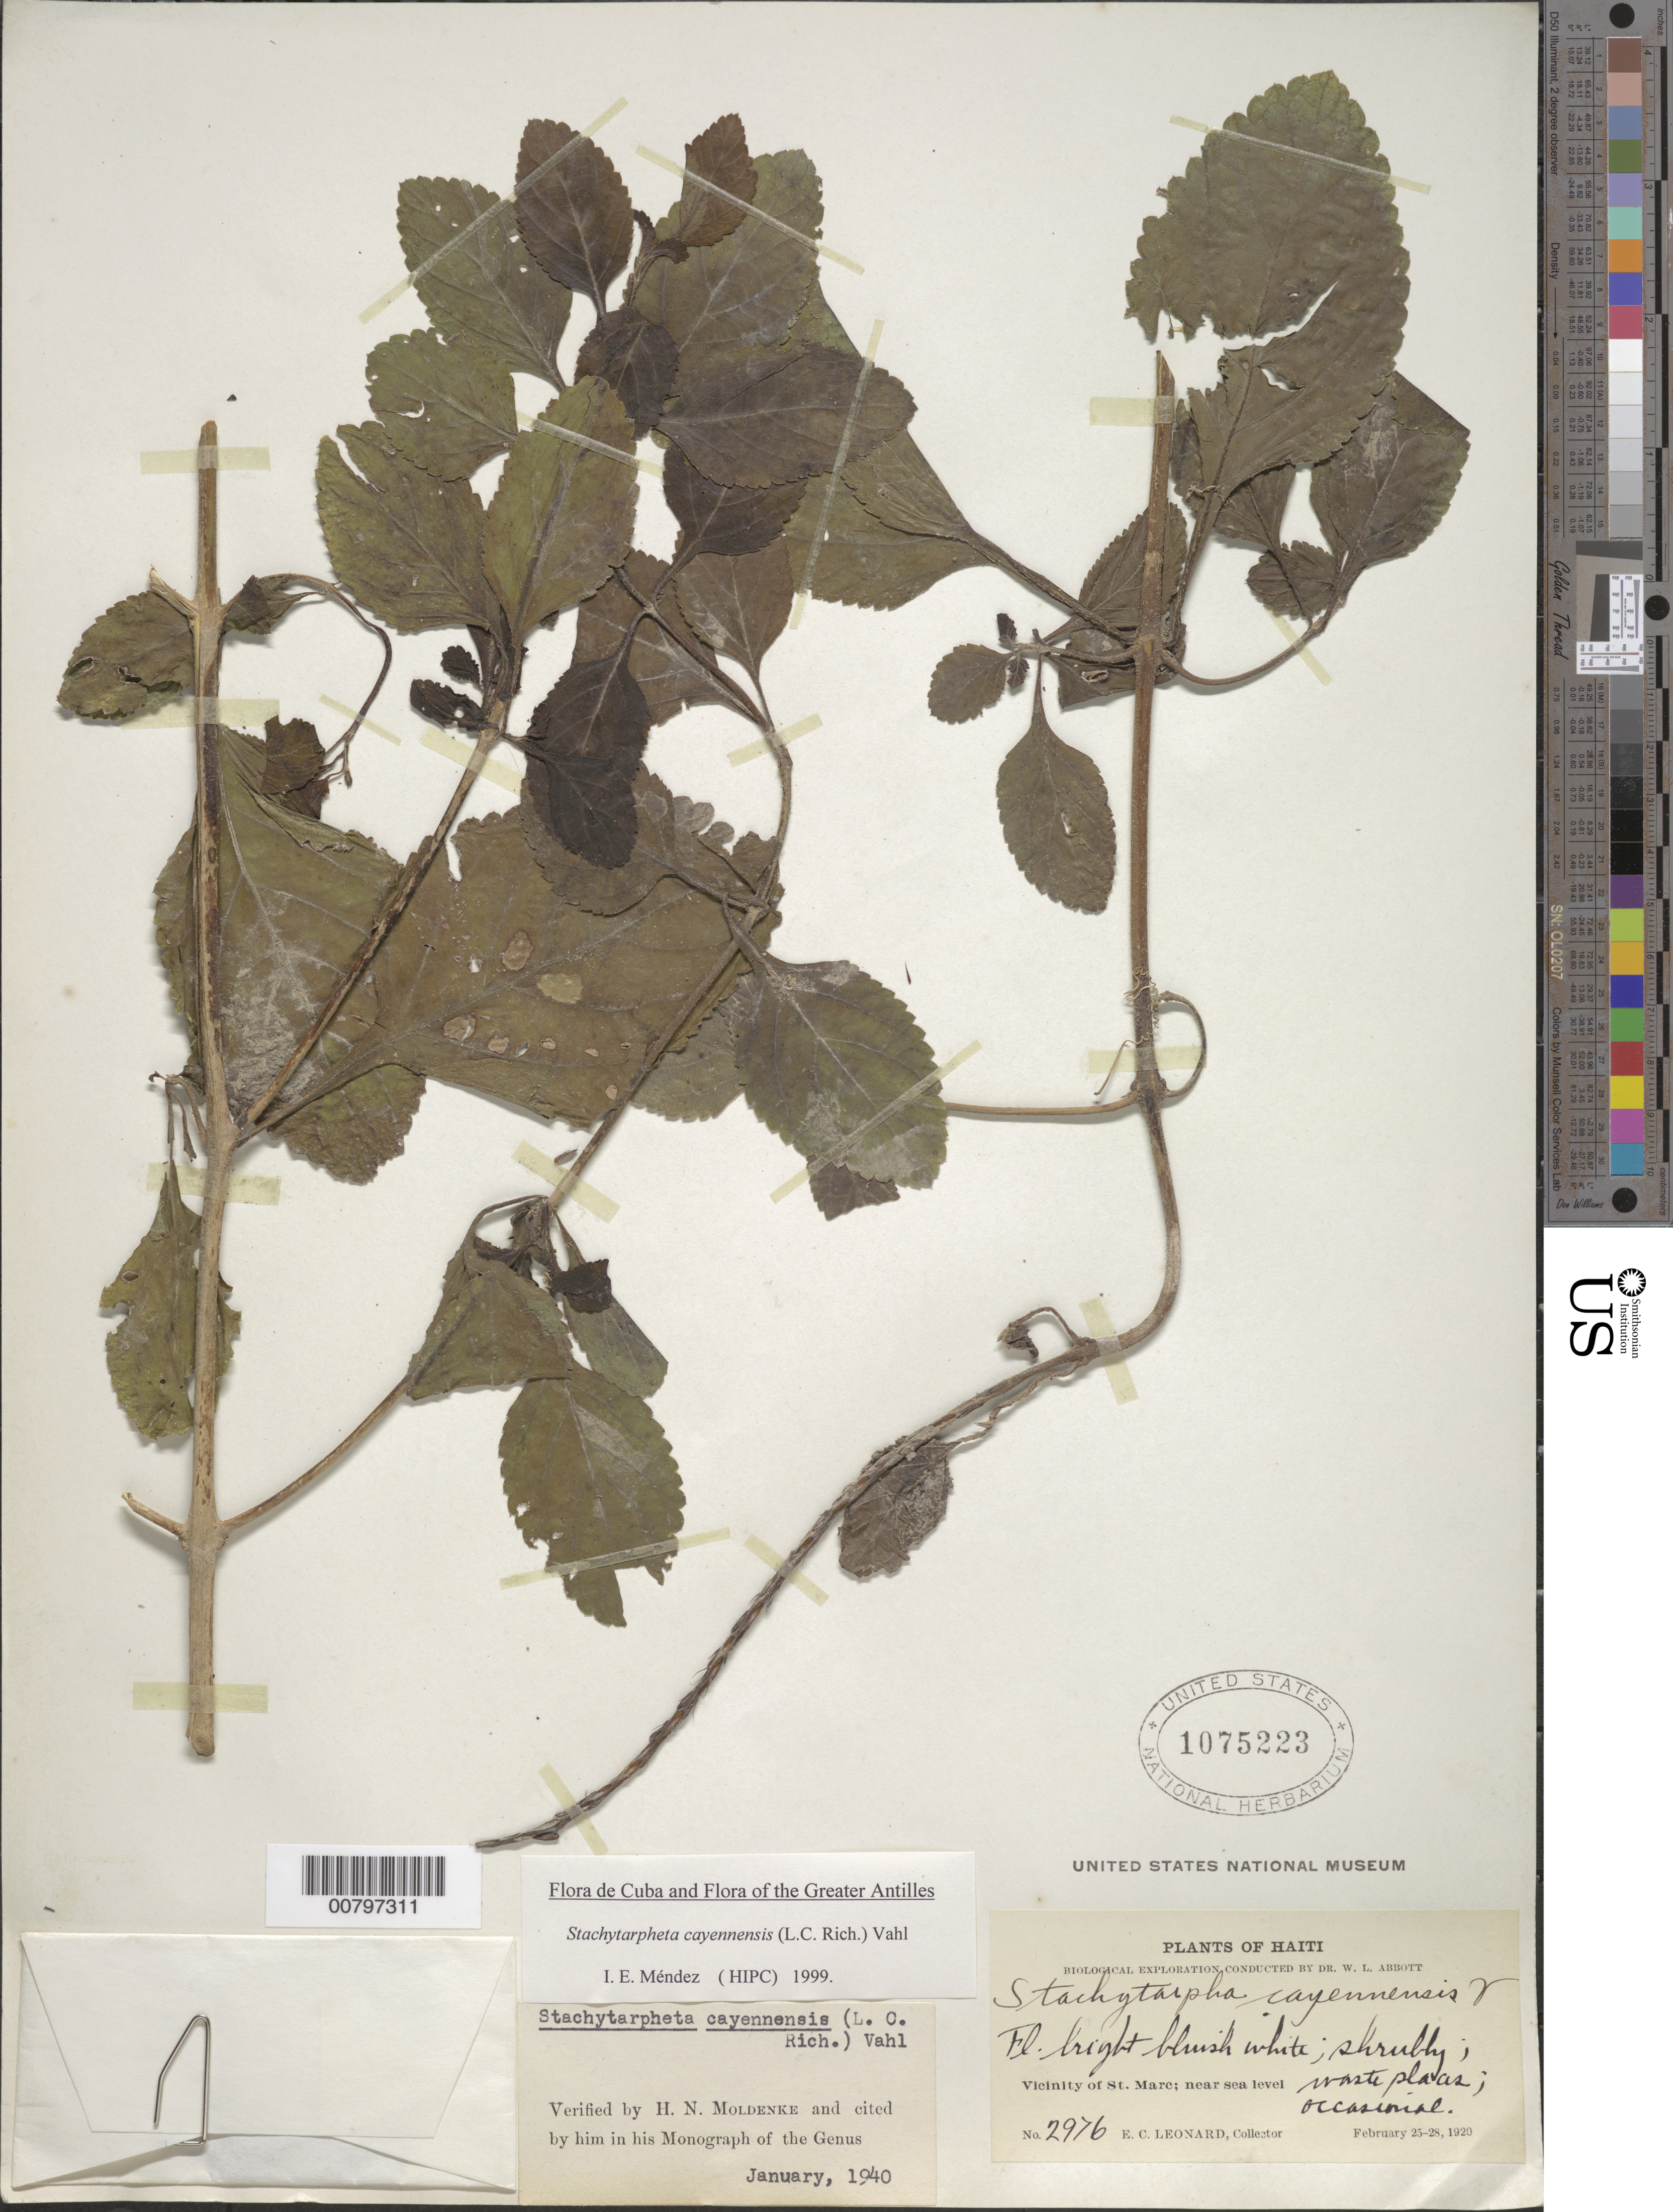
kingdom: Plantae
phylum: Tracheophyta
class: Magnoliopsida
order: Lamiales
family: Verbenaceae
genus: Stachytarpheta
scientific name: Stachytarpheta cayennensis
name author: (Rich.) Vahl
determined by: Méndez, Isidro E., (HIPC)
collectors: E. C. Leonard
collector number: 2976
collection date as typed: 25 Feb 1920 to 28 Feb 1920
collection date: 1920-02-25/1920-02-28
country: Haiti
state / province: Artibonite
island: Hispaniola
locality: Vicinity of St. Marc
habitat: Waste places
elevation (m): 0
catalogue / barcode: US 1075223